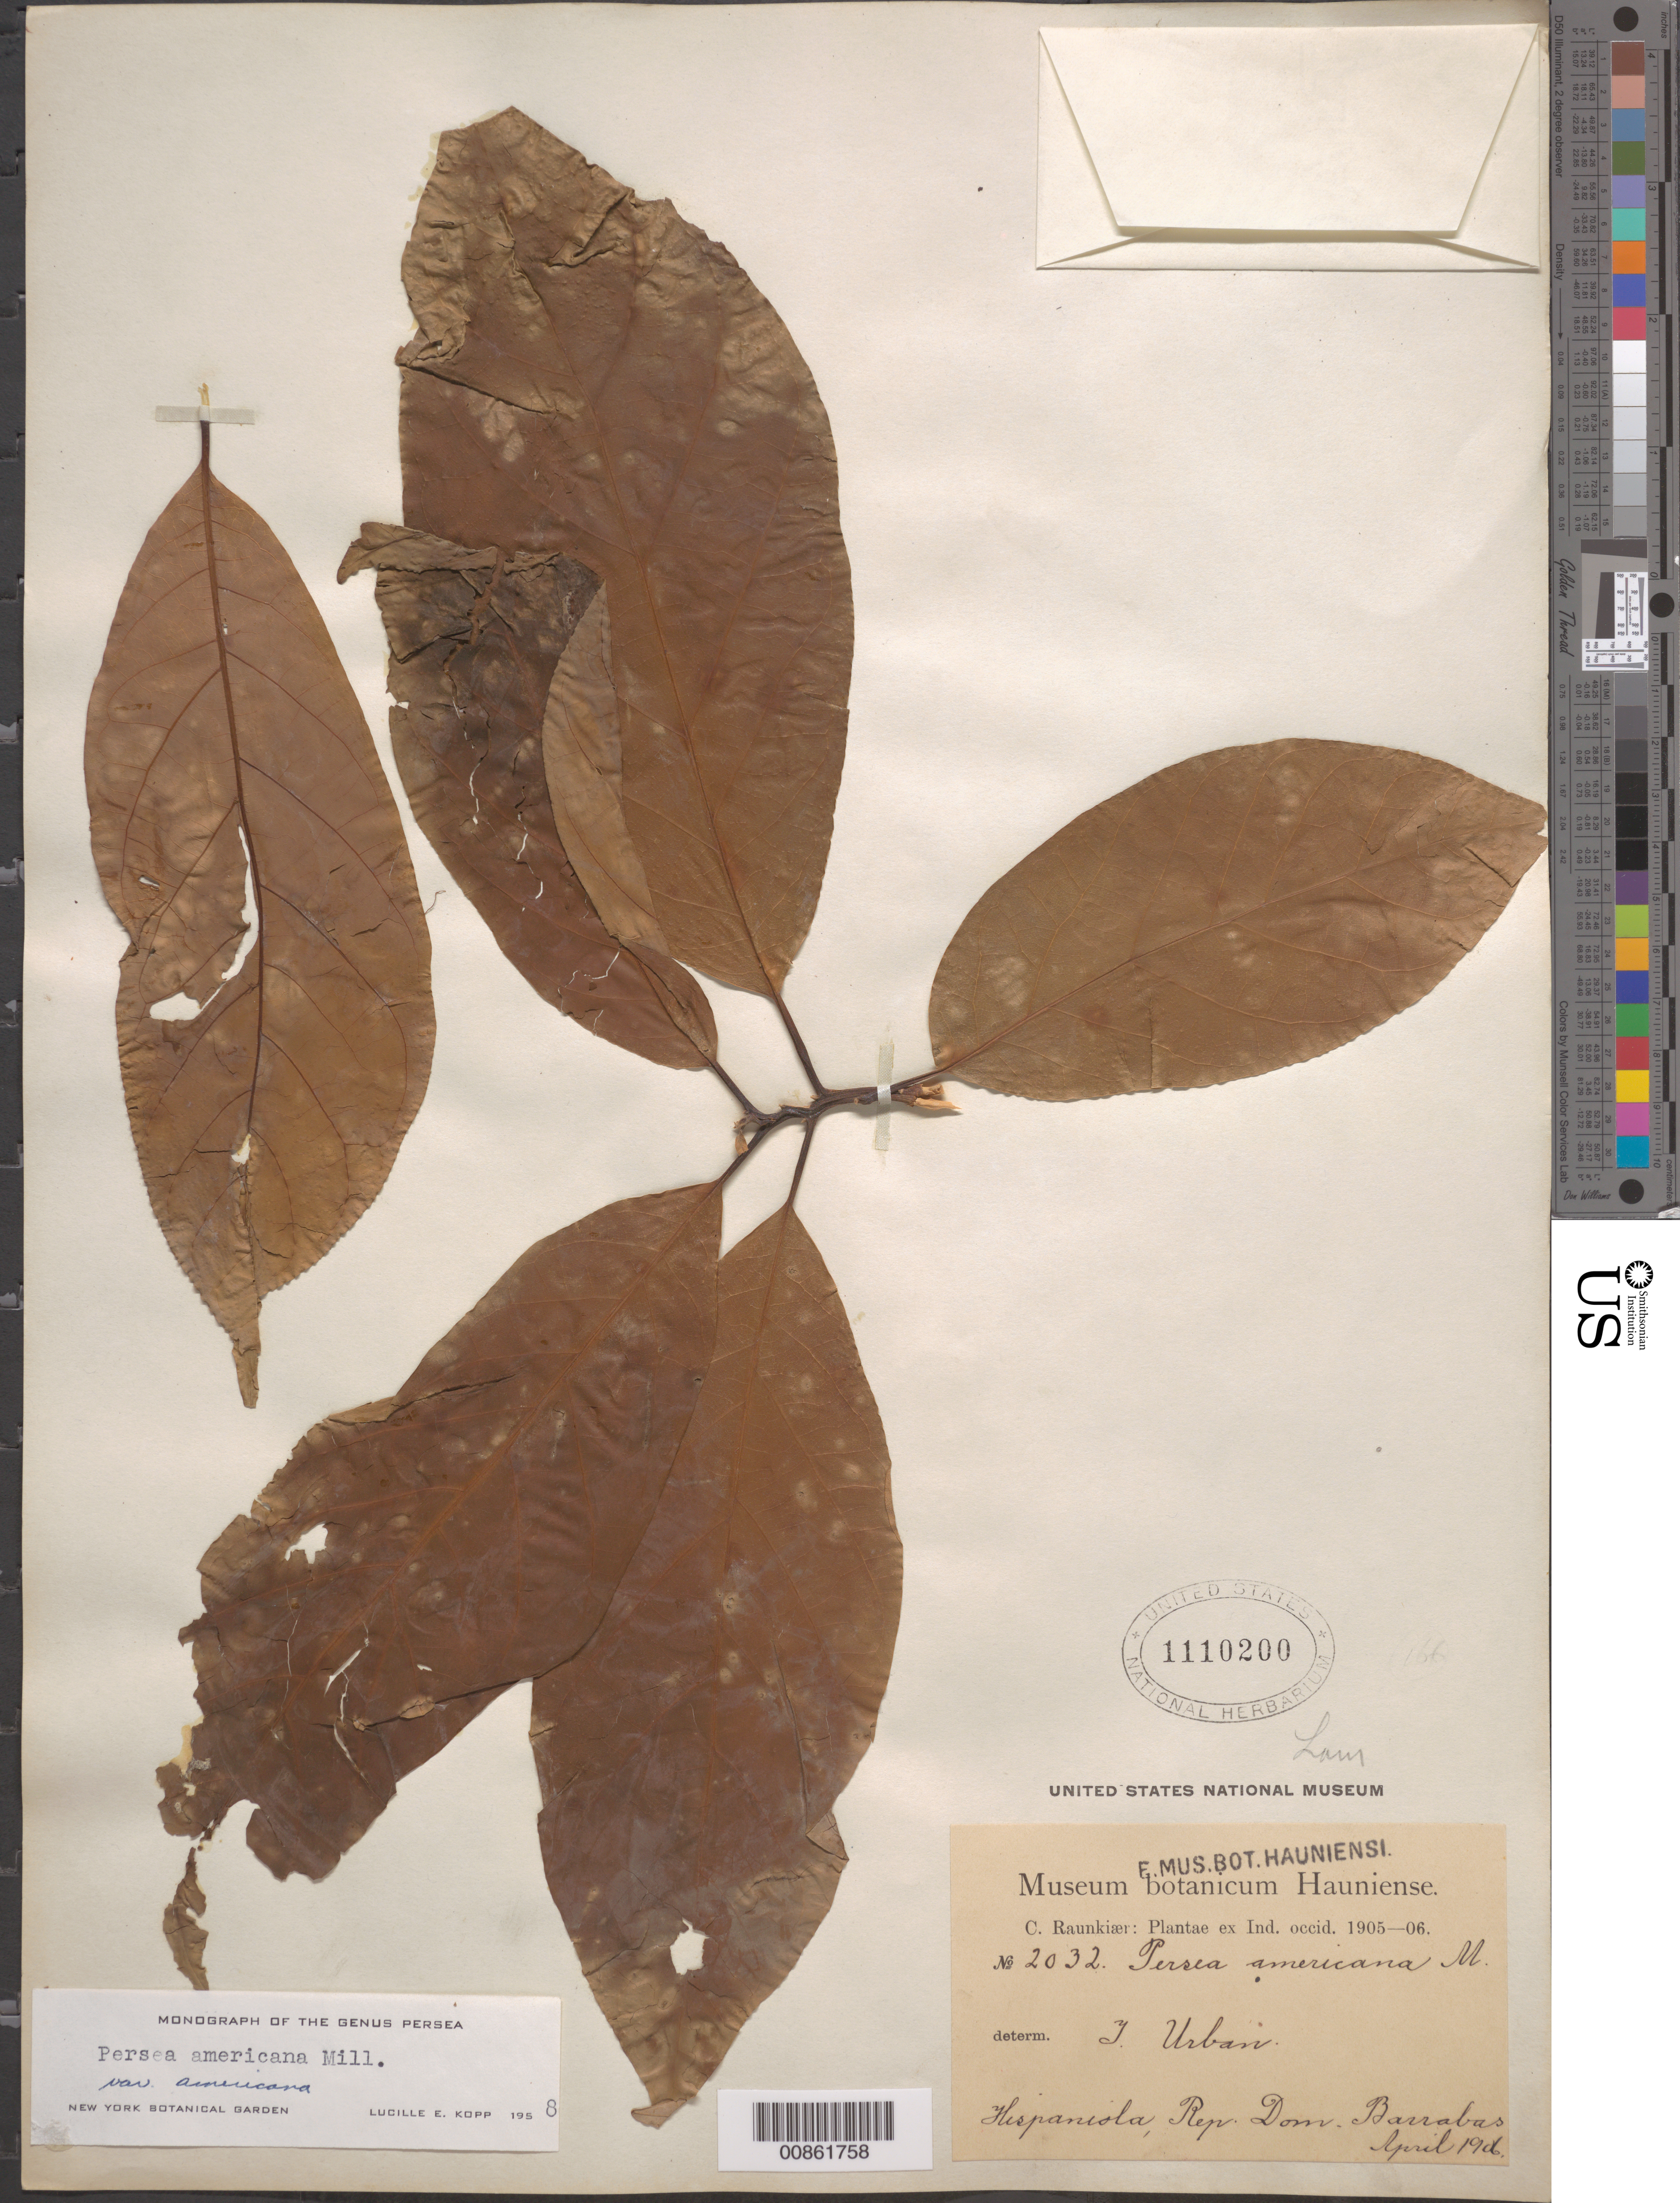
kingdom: Plantae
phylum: Tracheophyta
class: Magnoliopsida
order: Laurales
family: Lauraceae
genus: Persea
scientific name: Persea americana var. americana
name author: Mill.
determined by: Kopp, L. E., (NY), New York Botanical Garden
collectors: C. C. Raunkiaer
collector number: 2032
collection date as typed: Apr 1906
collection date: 1906-04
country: Dominican Republic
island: Hispaniola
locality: Barrabas.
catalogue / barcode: US 1110200